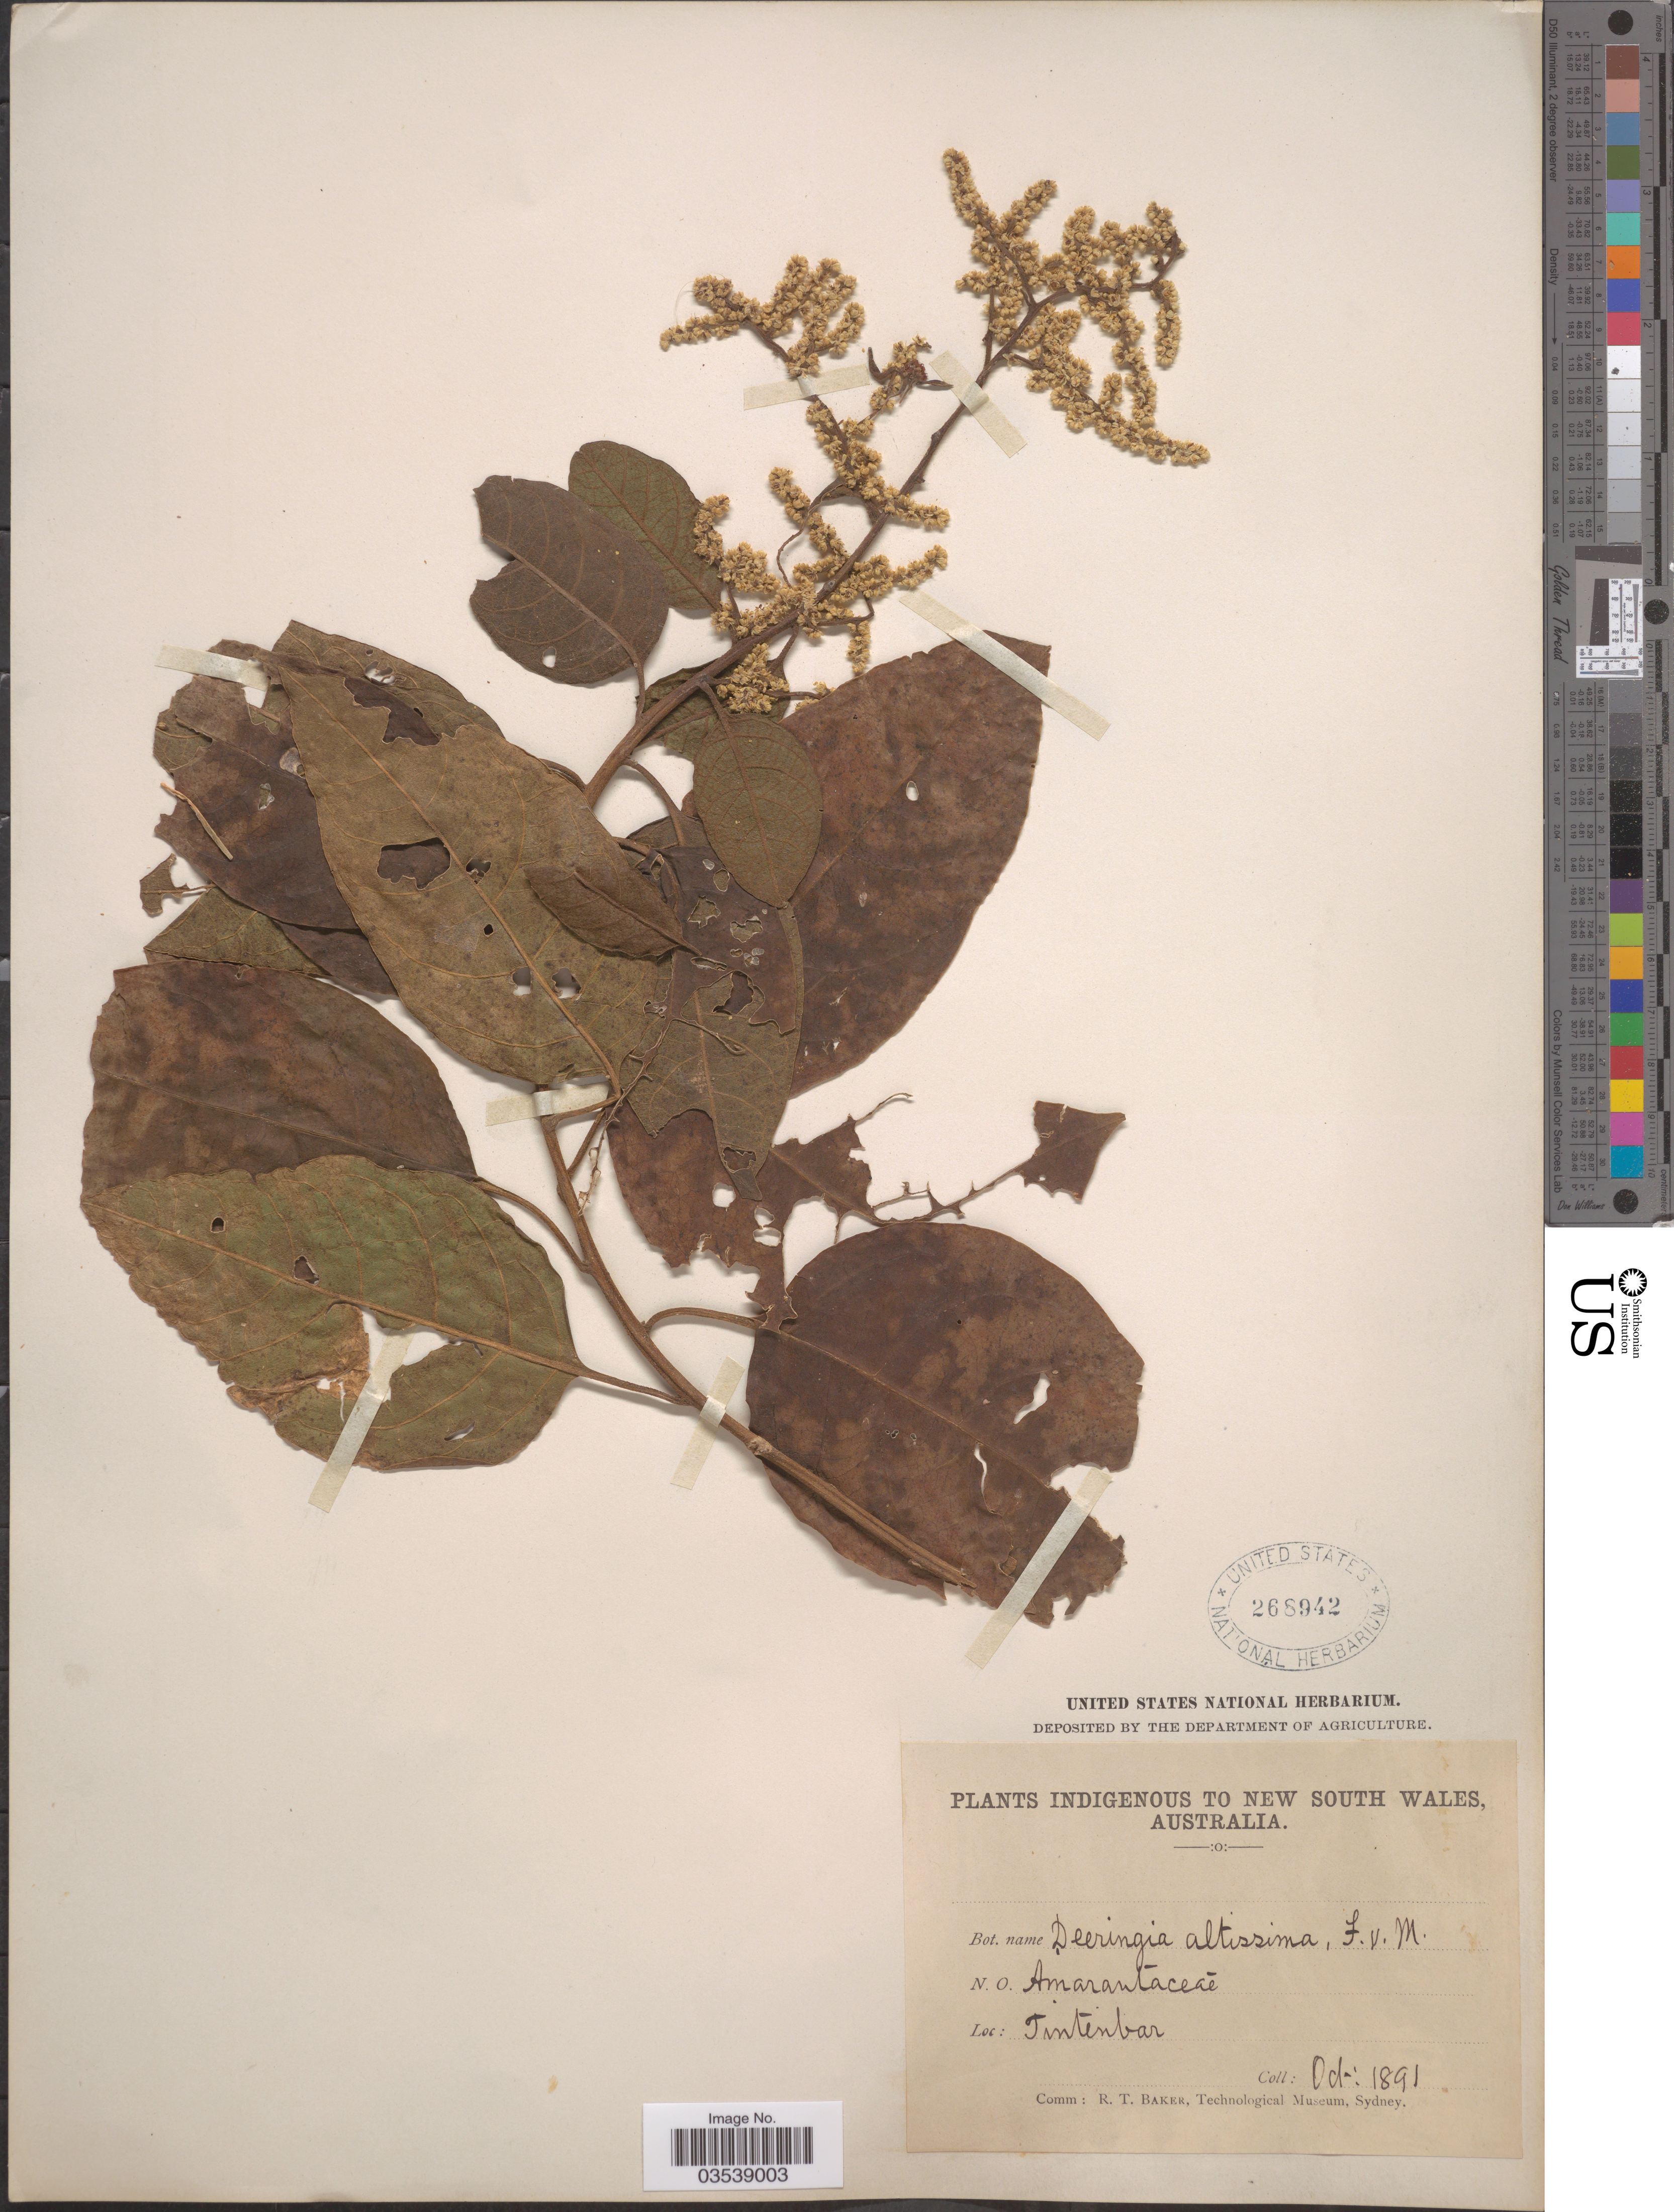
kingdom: Plantae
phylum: Tracheophyta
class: Magnoliopsida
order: Caryophyllales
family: Amaranthaceae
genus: Deeringia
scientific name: Deeringia altissima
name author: F. Muell.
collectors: ex herb. United States National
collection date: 1891-10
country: Australia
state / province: New South Wales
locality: Tintenbar.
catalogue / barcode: US 268942